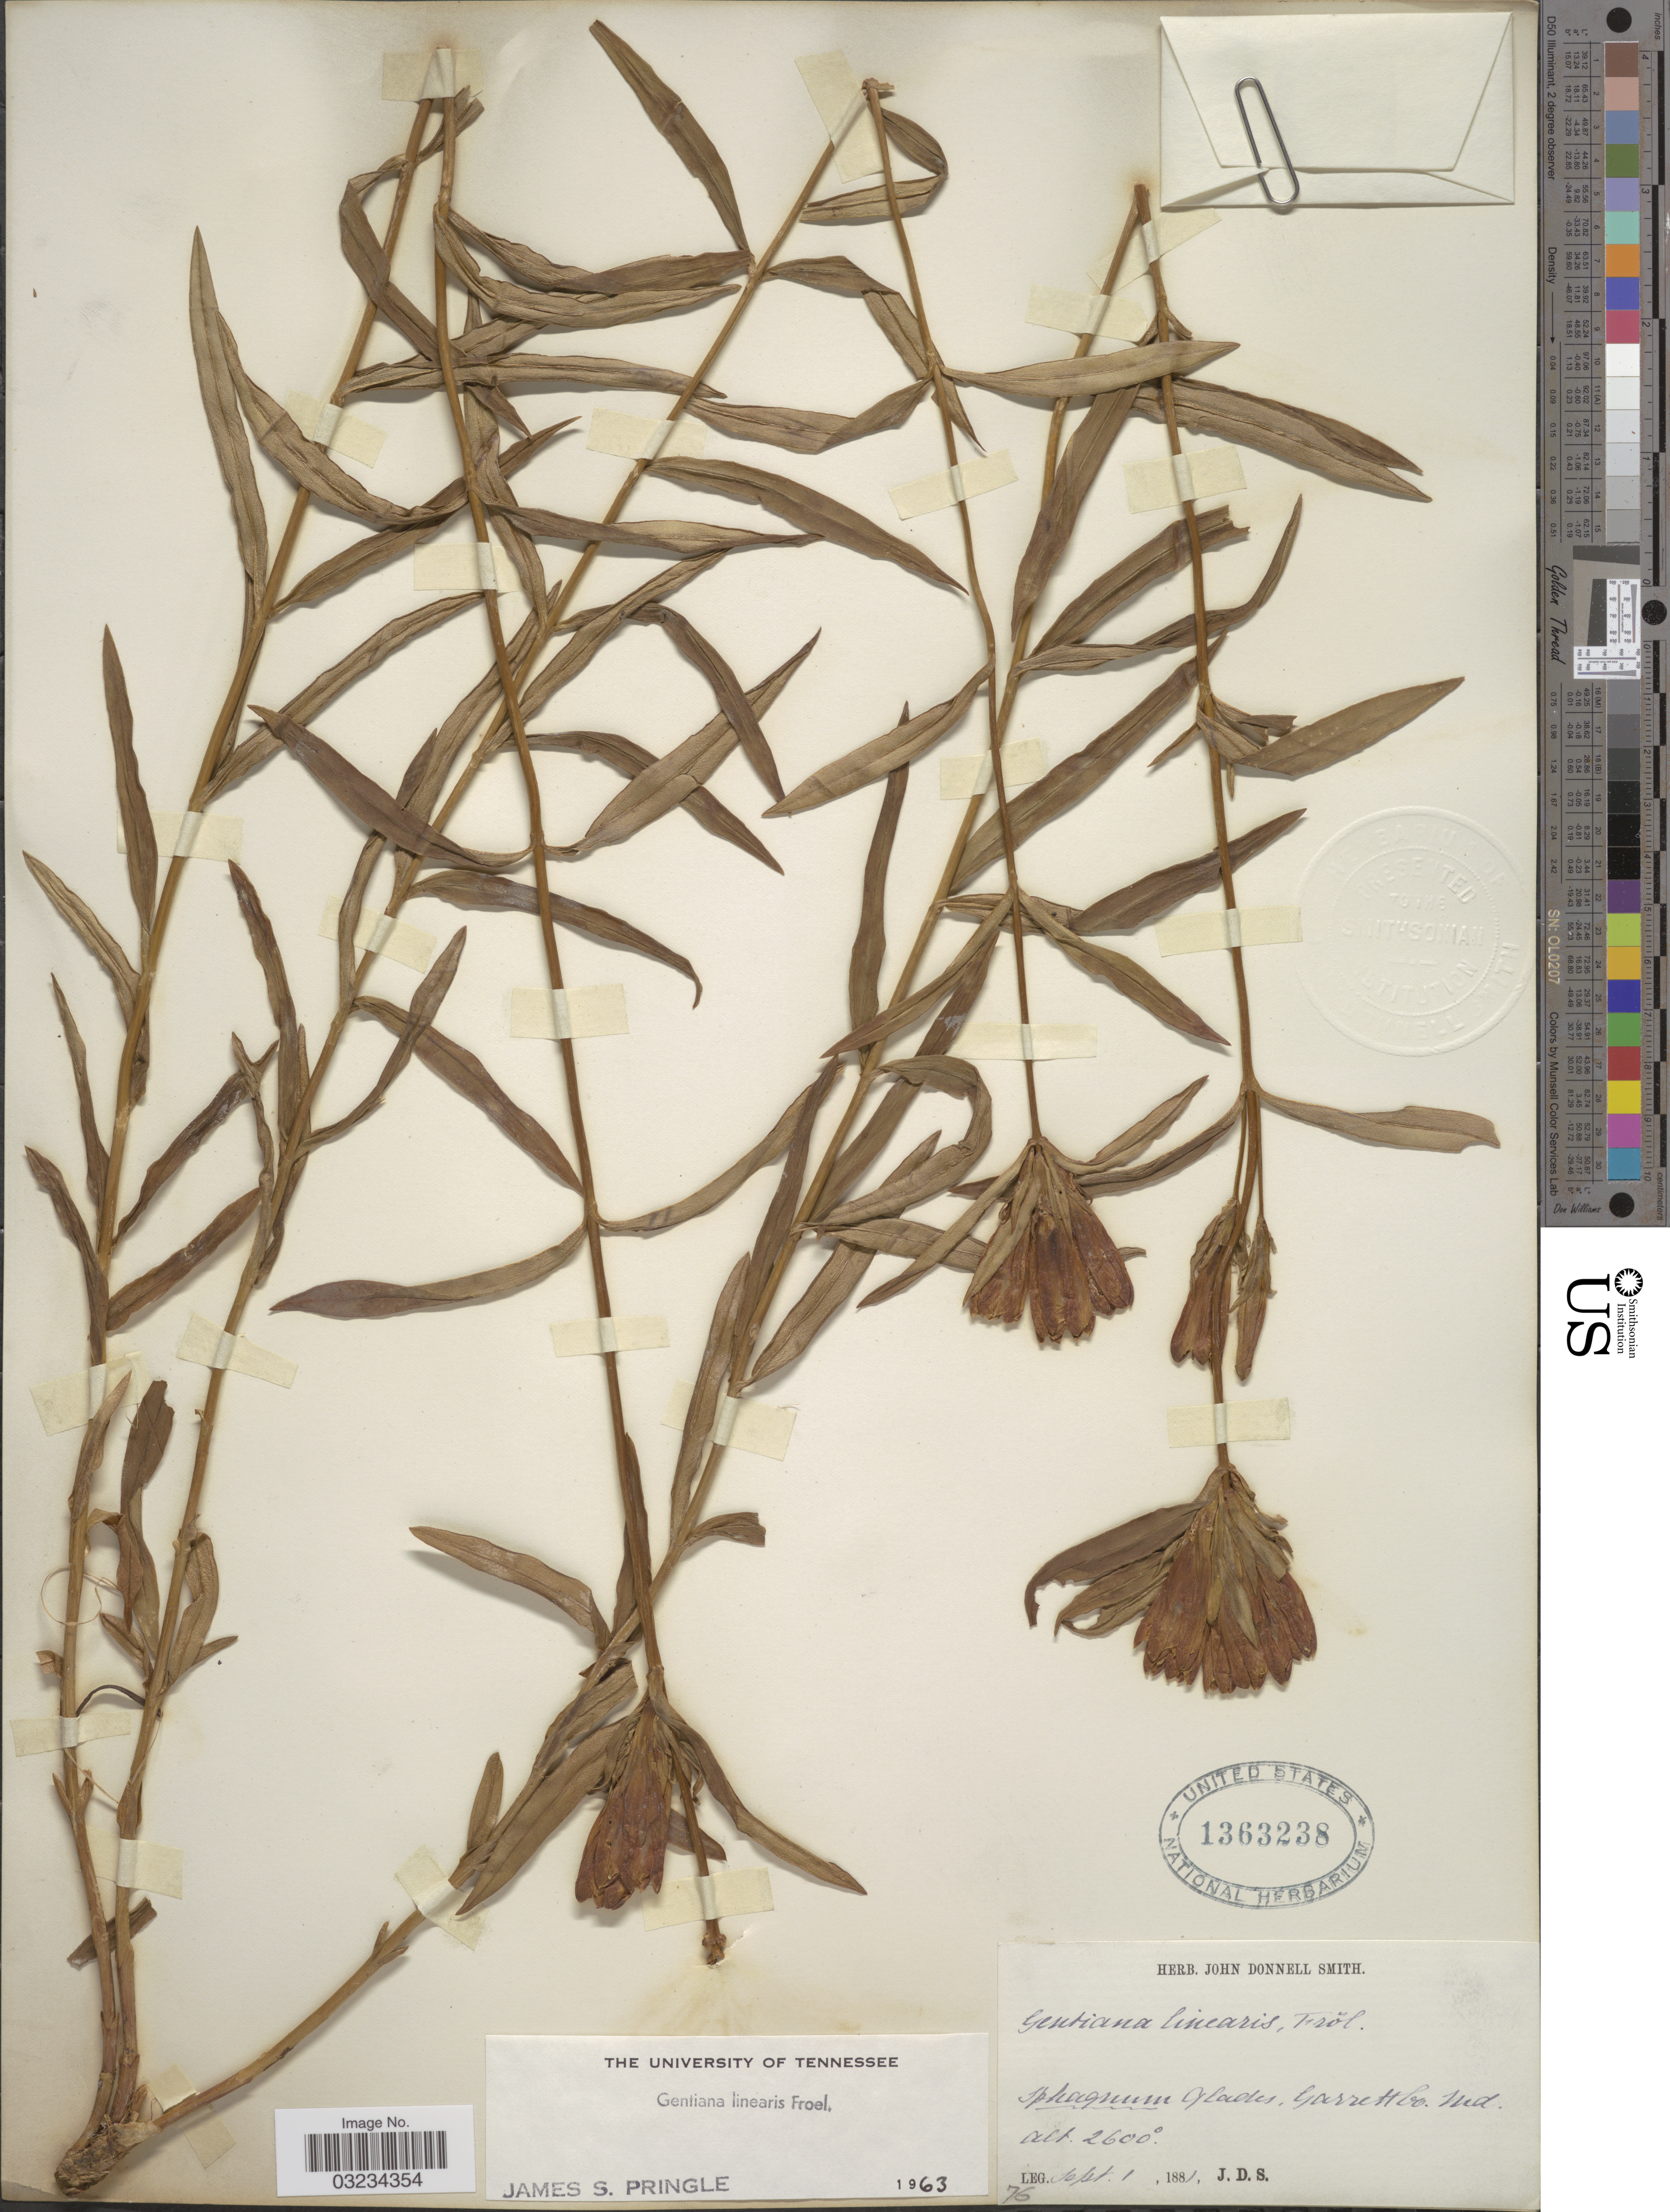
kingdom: Plantae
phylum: Tracheophyta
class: Magnoliopsida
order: Gentianales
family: Gentianaceae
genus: Gentiana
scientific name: Gentiana linearis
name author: Froel.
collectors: J. Donnell Smith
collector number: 76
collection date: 1881-09-01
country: United States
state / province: Maryland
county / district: Garrett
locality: Sphagnum Glades, Garrett Co.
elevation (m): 792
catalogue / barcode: US 1363238